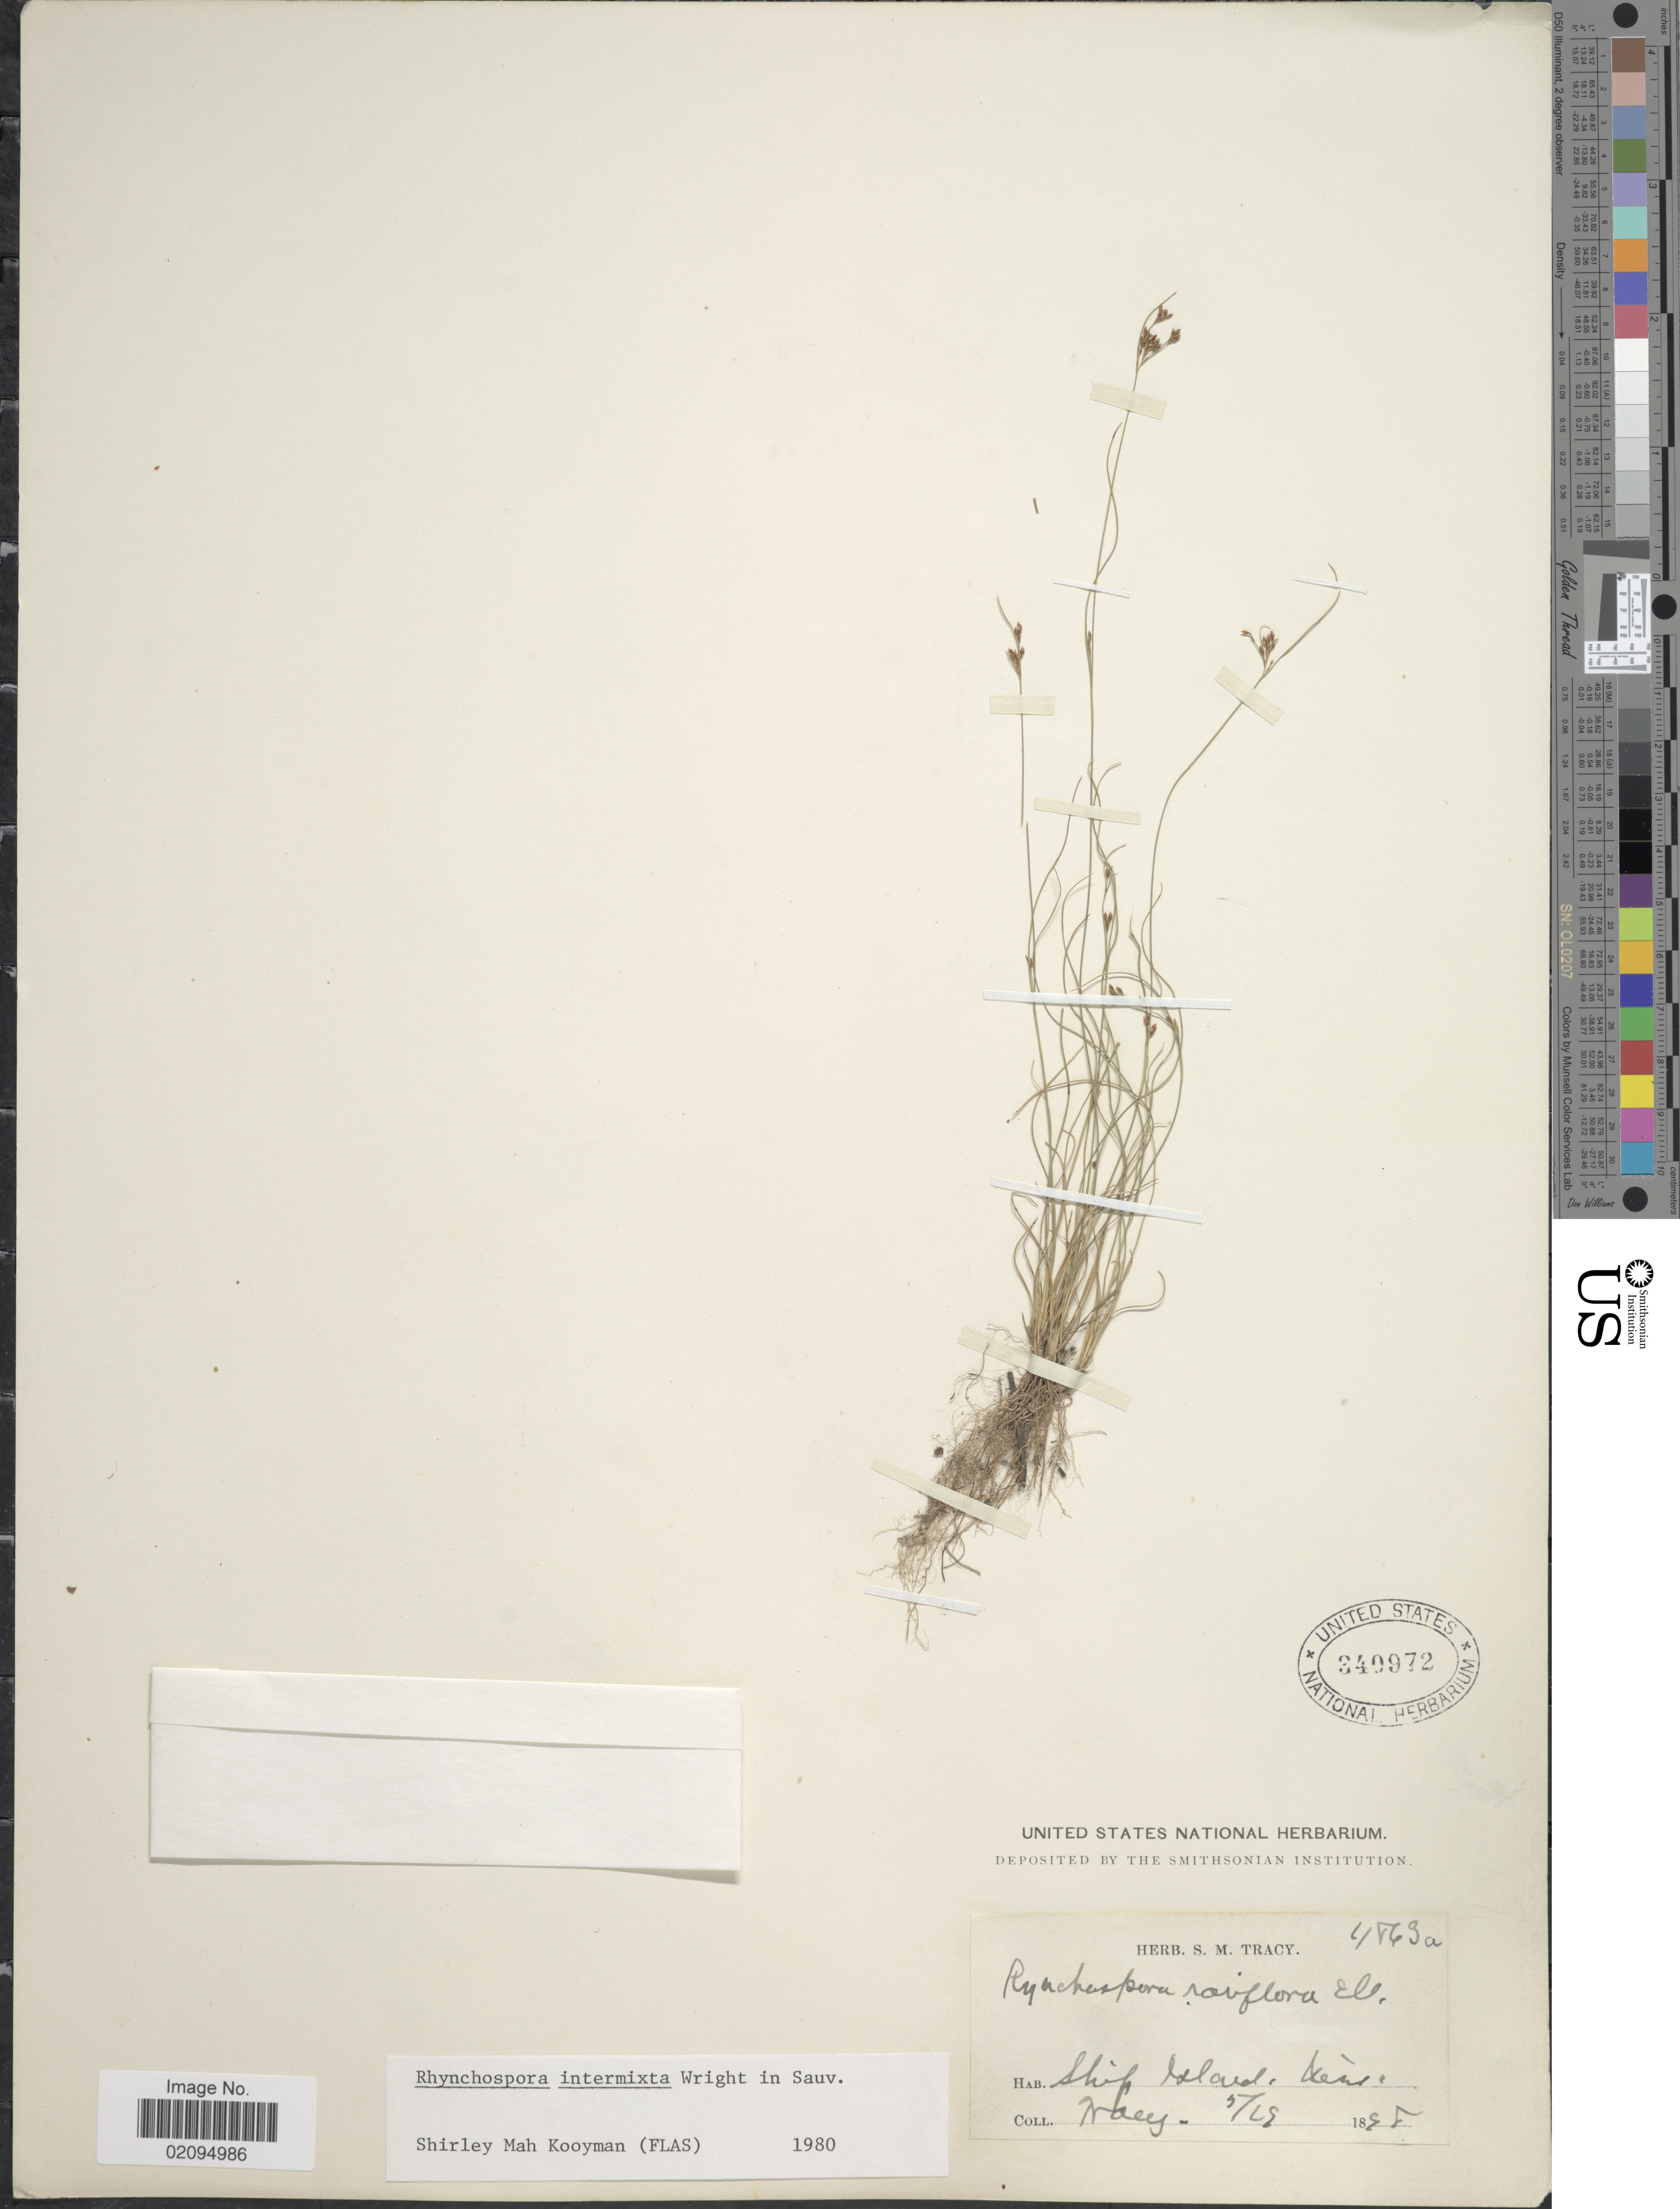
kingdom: Plantae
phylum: Tracheophyta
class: Liliopsida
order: Poales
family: Cyperaceae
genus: Rhynchospora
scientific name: Rhynchospora intermixta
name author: C. Wright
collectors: S. M. Tracy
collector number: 4863a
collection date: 1898-05-29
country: United States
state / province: Mississippi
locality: Ship Island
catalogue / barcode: US 340972